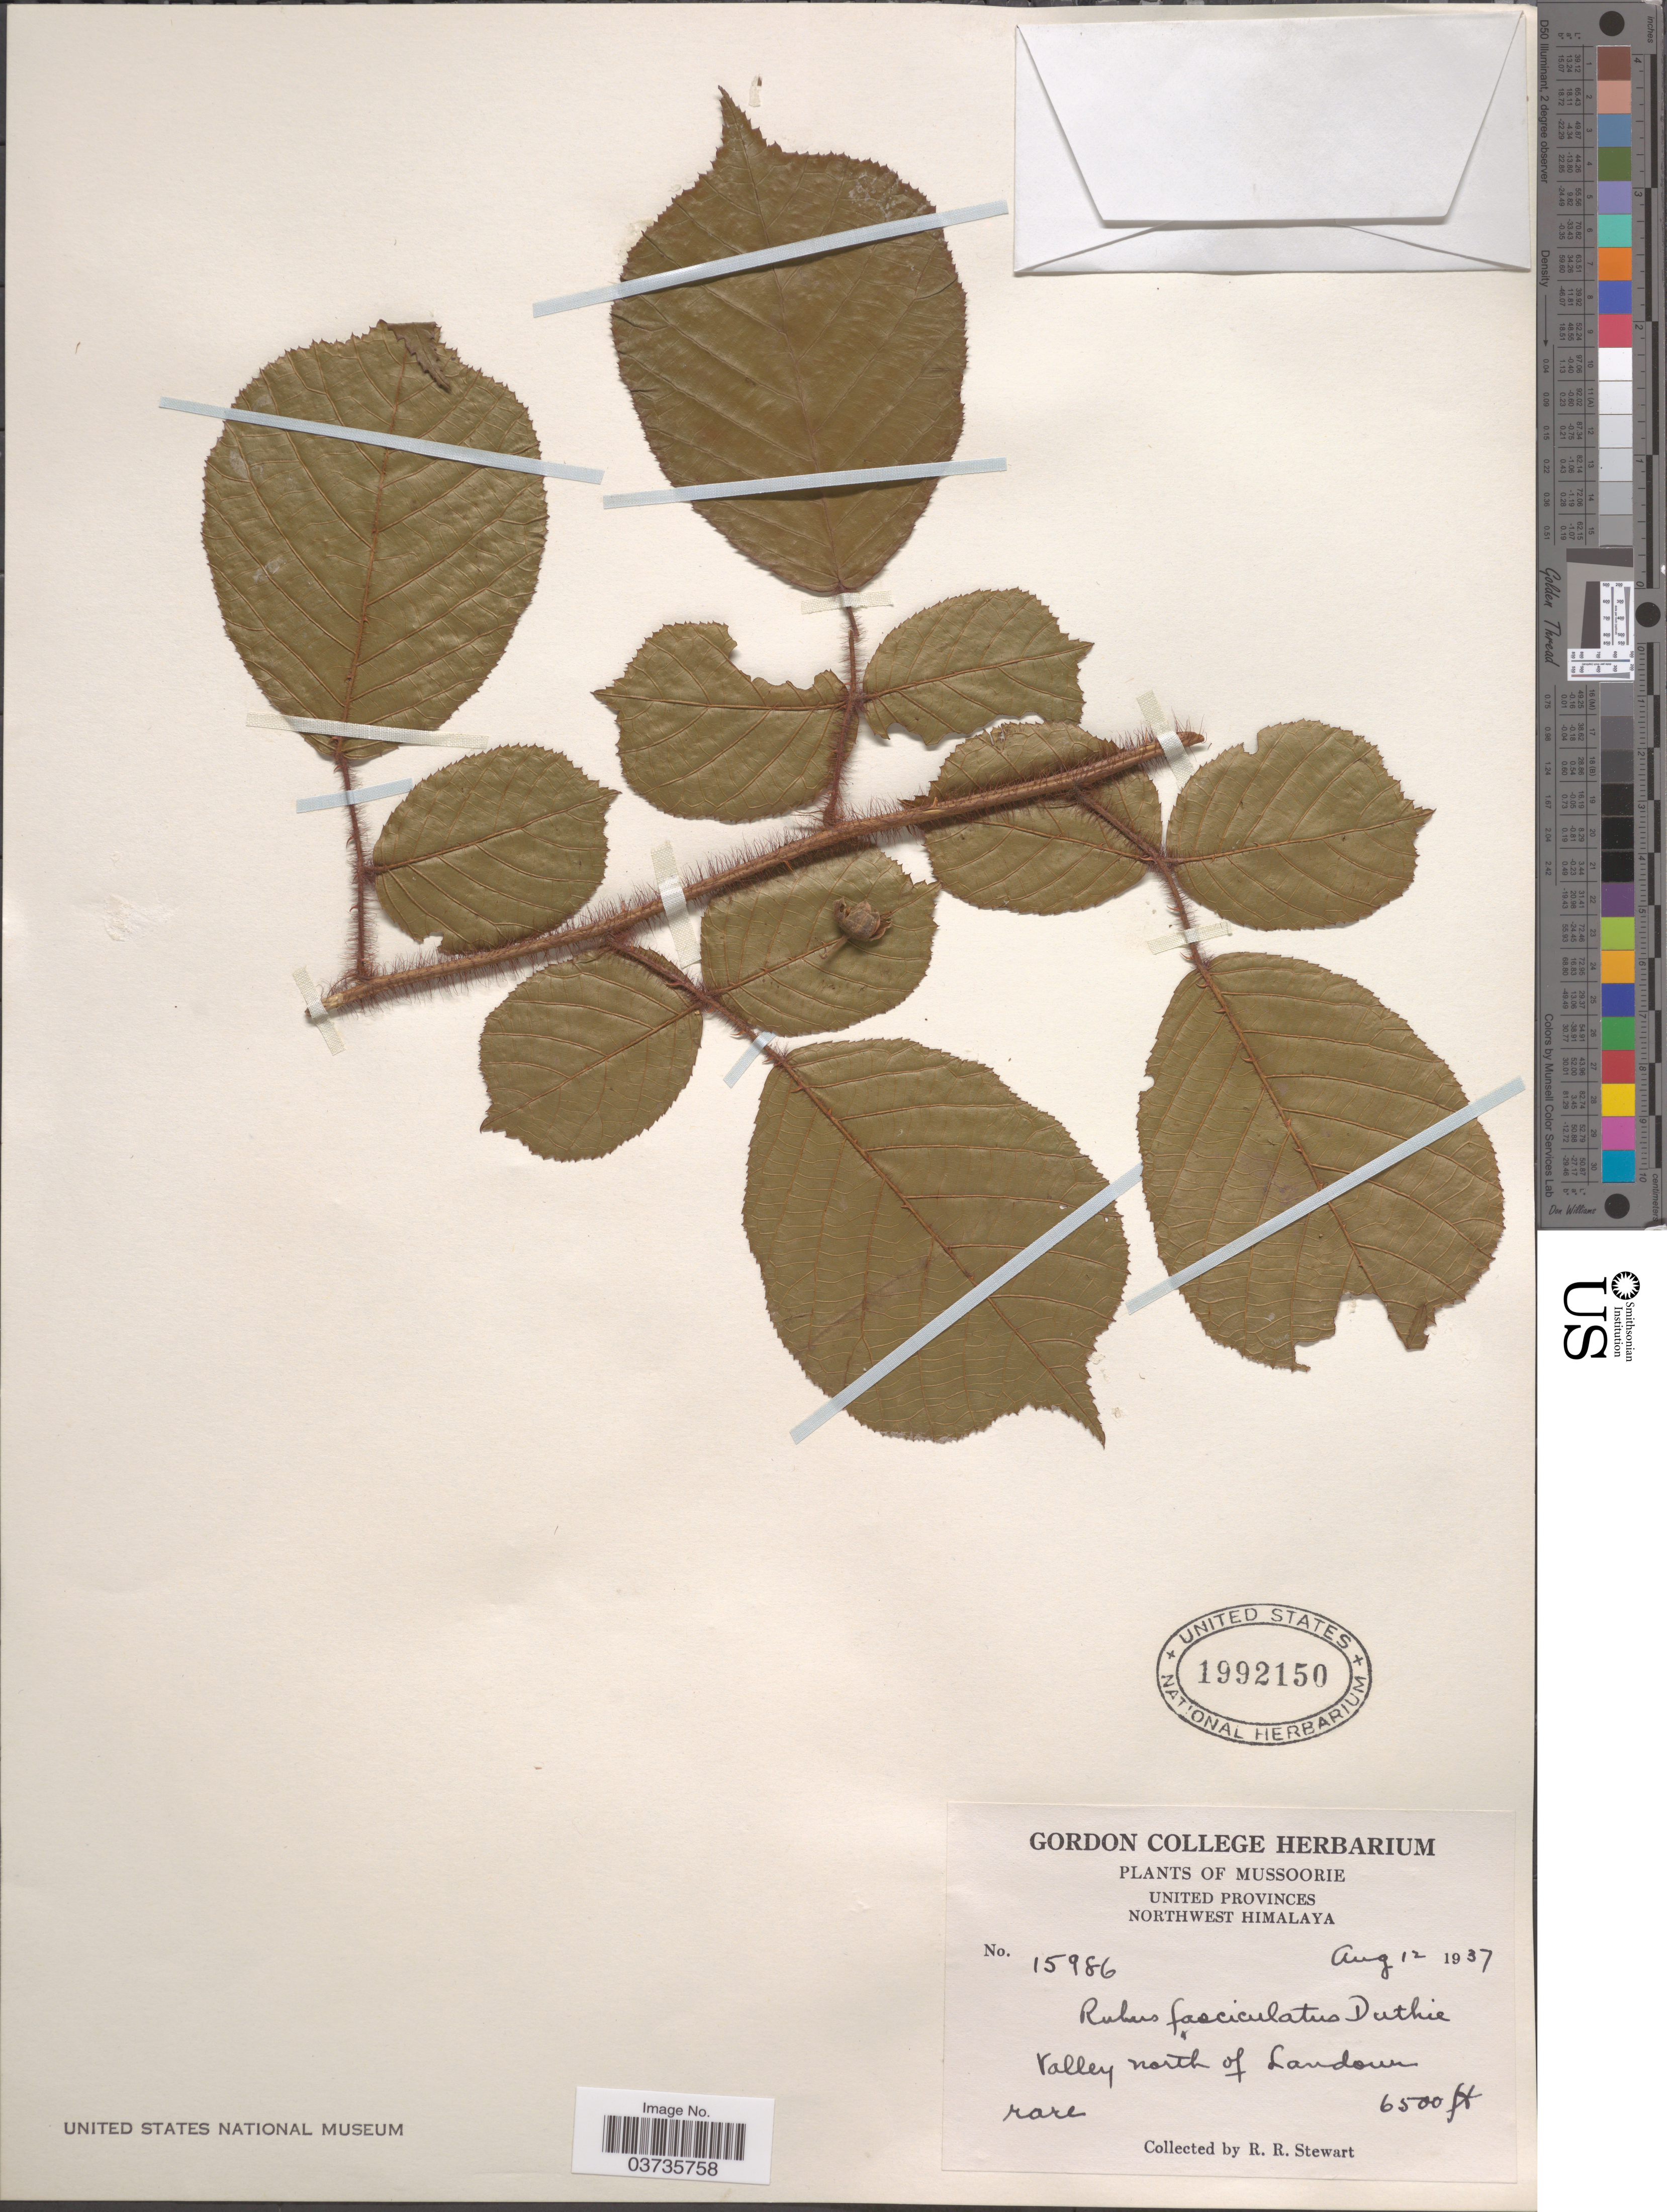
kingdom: Plantae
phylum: Tracheophyta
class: Magnoliopsida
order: Rosales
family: Rosaceae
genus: Rubus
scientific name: Rubus fasciculatus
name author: P.J. Müll.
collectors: R. Stewart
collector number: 15986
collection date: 1937-08-12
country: India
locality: Mussoorie, United Provinces, Northwest Himalaya. Valley north of Landour.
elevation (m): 1981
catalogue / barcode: US 1992150